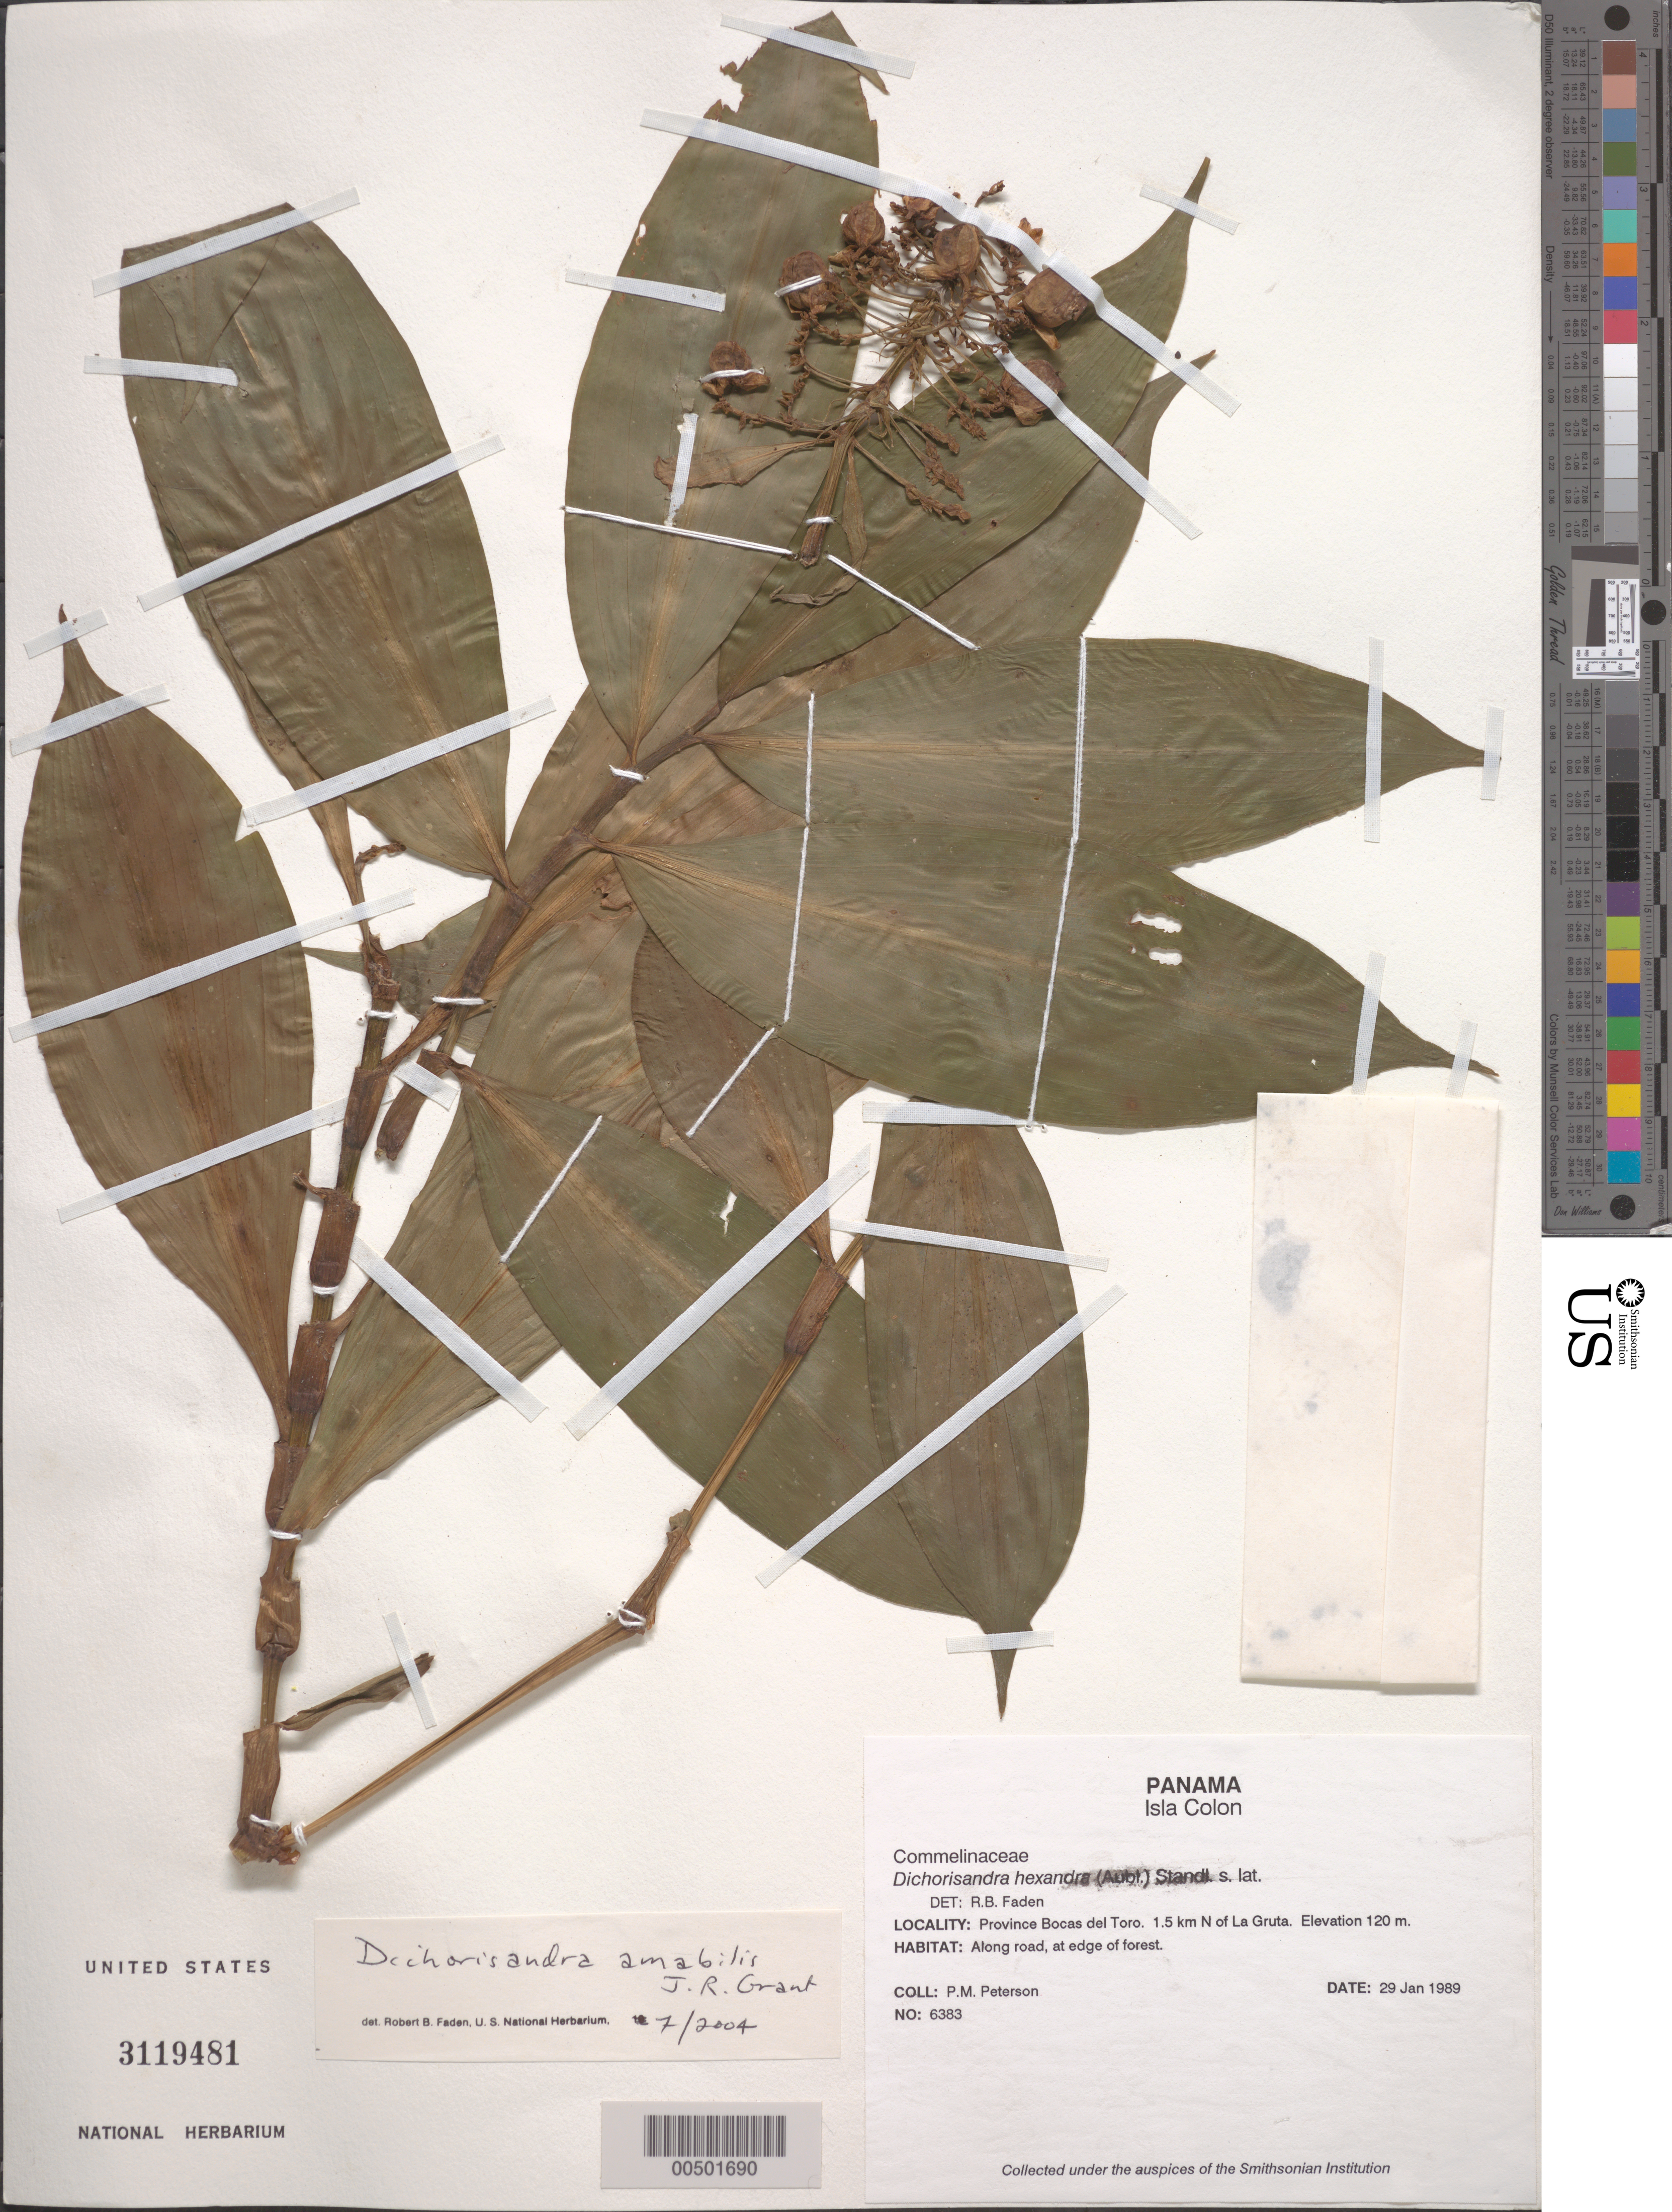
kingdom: Plantae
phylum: Tracheophyta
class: Liliopsida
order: Commelinales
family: Commelinaceae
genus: Dichorisandra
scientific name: Dichorisandra amabilis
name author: J.R. Grant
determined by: Faden, Robert B., (US), Smithsonian Institution - National Museum of Natural History (UNITED STATES)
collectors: P. M. Peterson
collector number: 06383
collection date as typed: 29 Jan 1989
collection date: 1989-01-29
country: Panama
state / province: Bocas del Toro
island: Colón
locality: Isla Colon, 1.5 km N of La Gruta.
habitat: Along road, at edge of forest.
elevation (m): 120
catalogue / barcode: US 3119481